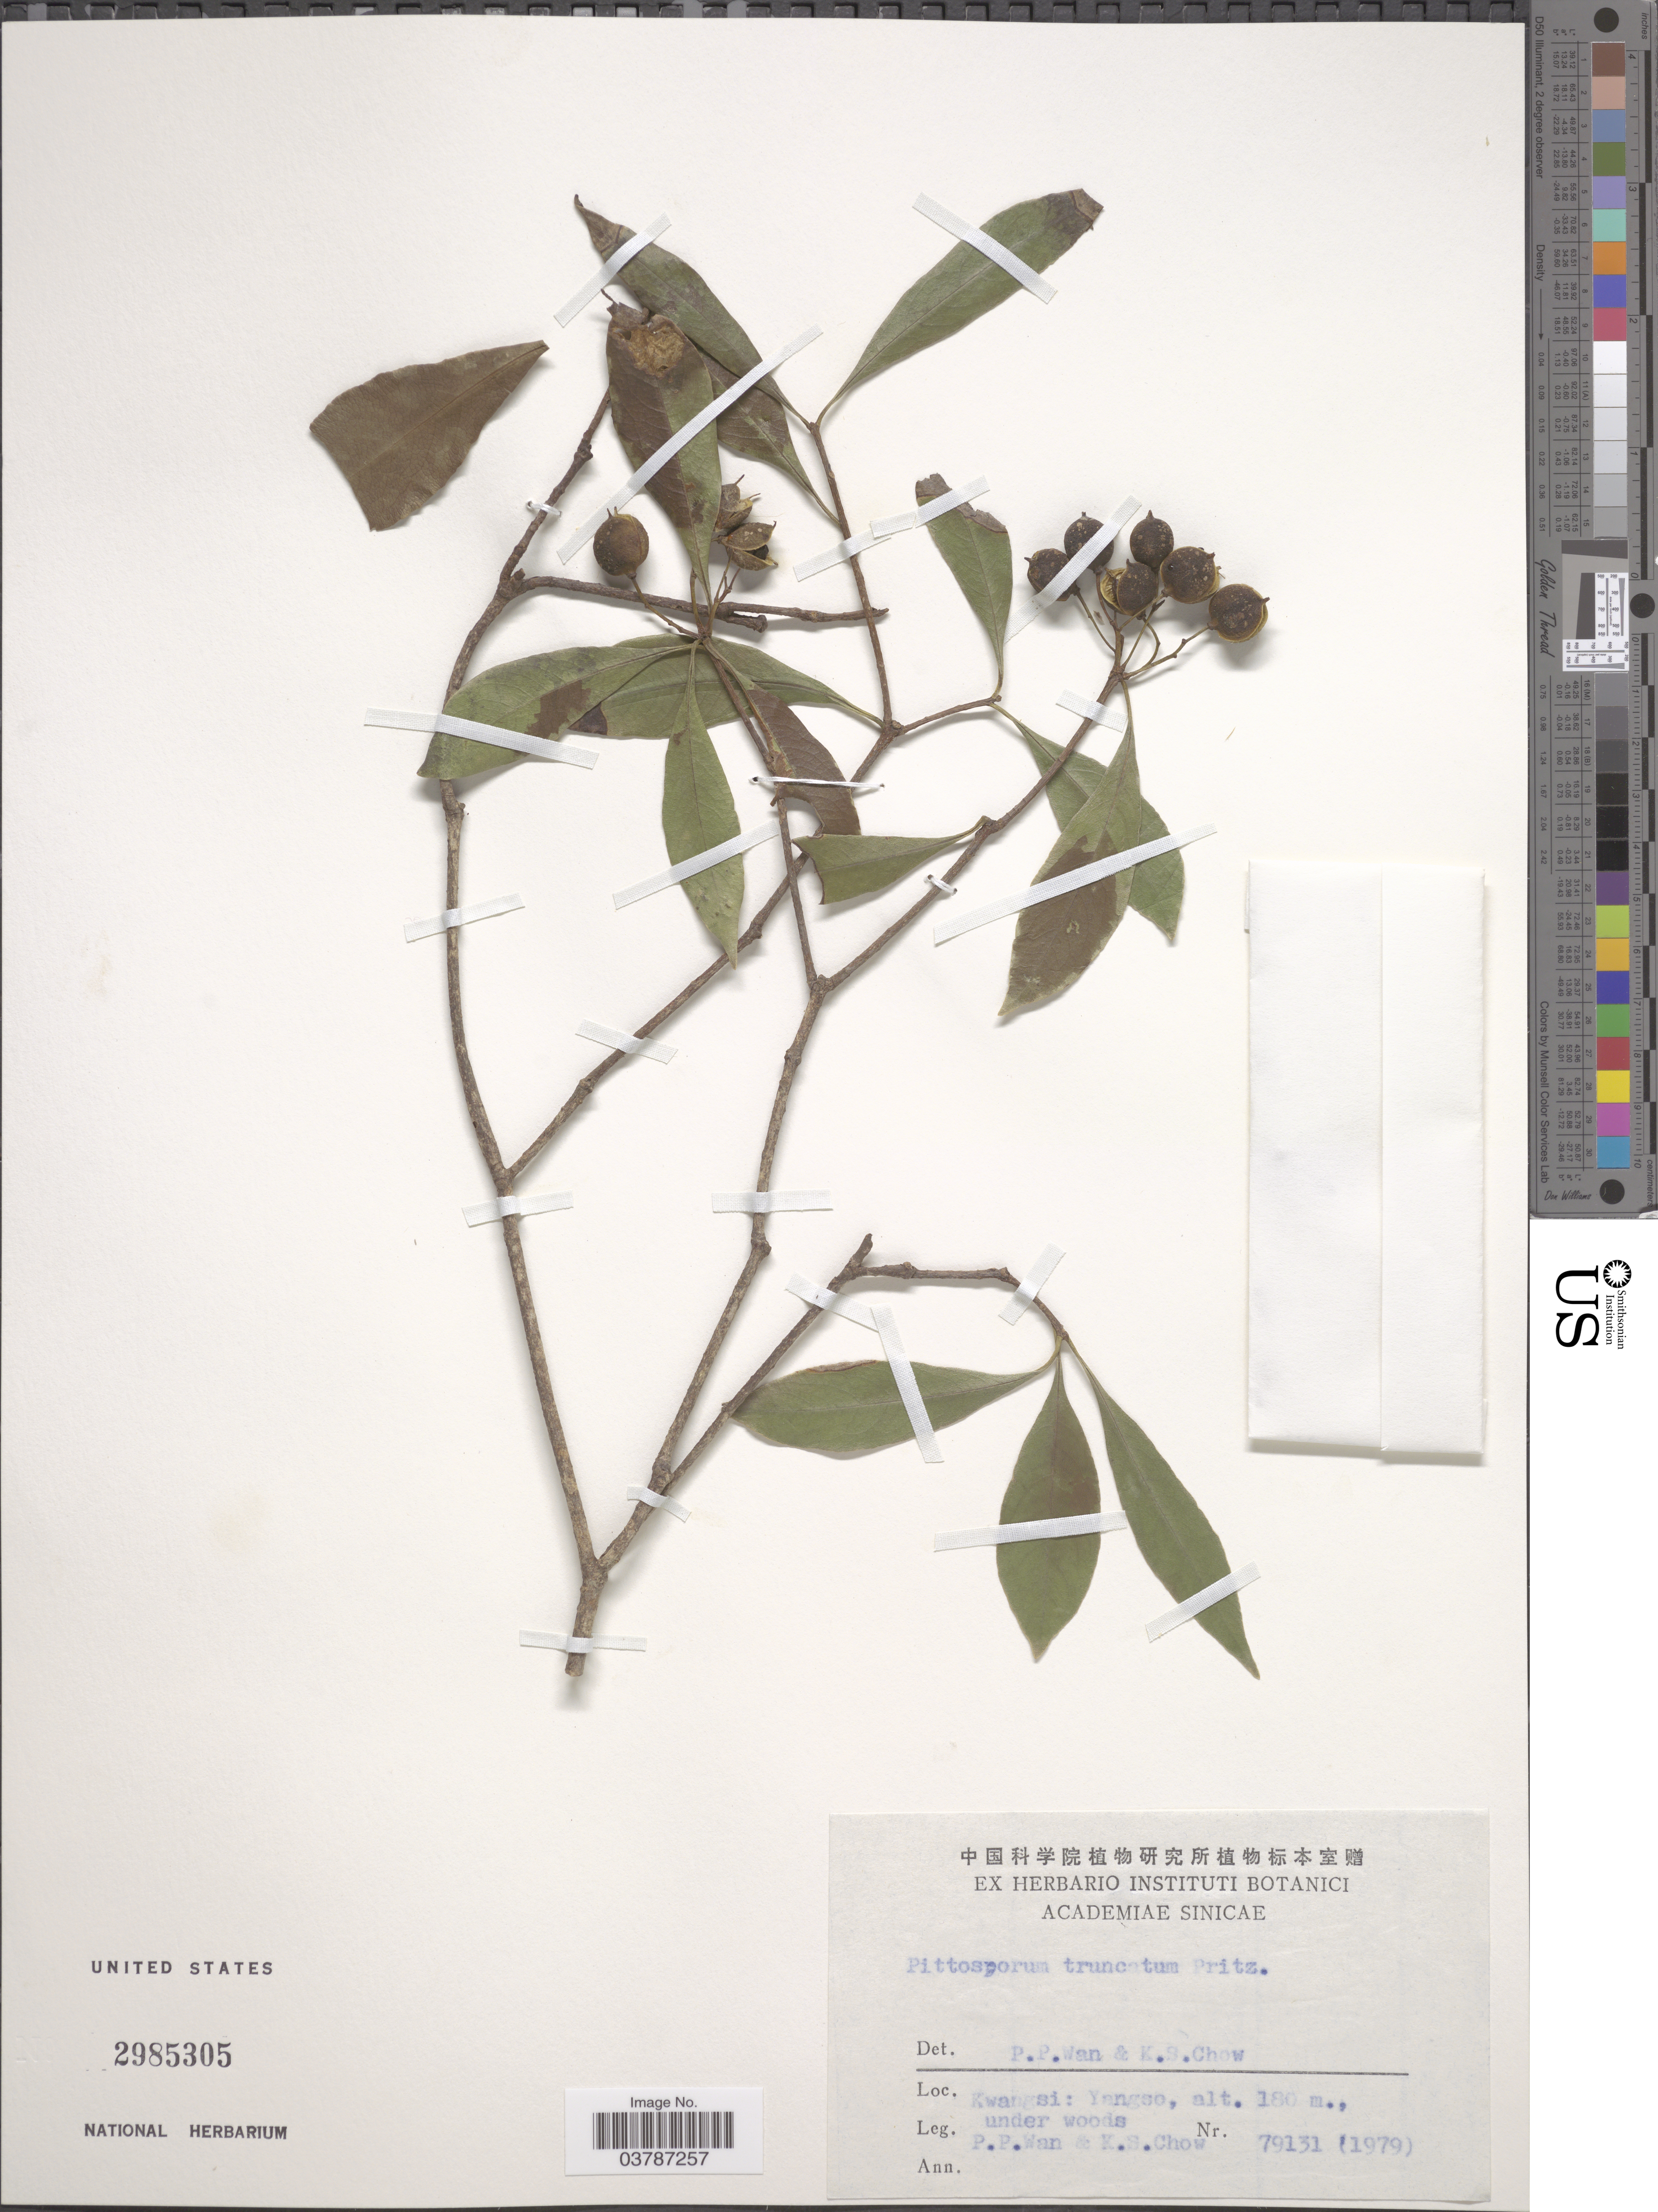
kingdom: Plantae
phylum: Tracheophyta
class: Magnoliopsida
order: Apiales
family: Pittosporaceae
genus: Pittosporum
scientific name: Pittosporum truncatum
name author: E. Pritz. ex Diels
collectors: P. Wan & K. S. Chow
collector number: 79131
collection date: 1979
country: China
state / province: Guangxi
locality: Kwangsi: Yangso.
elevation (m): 180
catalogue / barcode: US 2985305